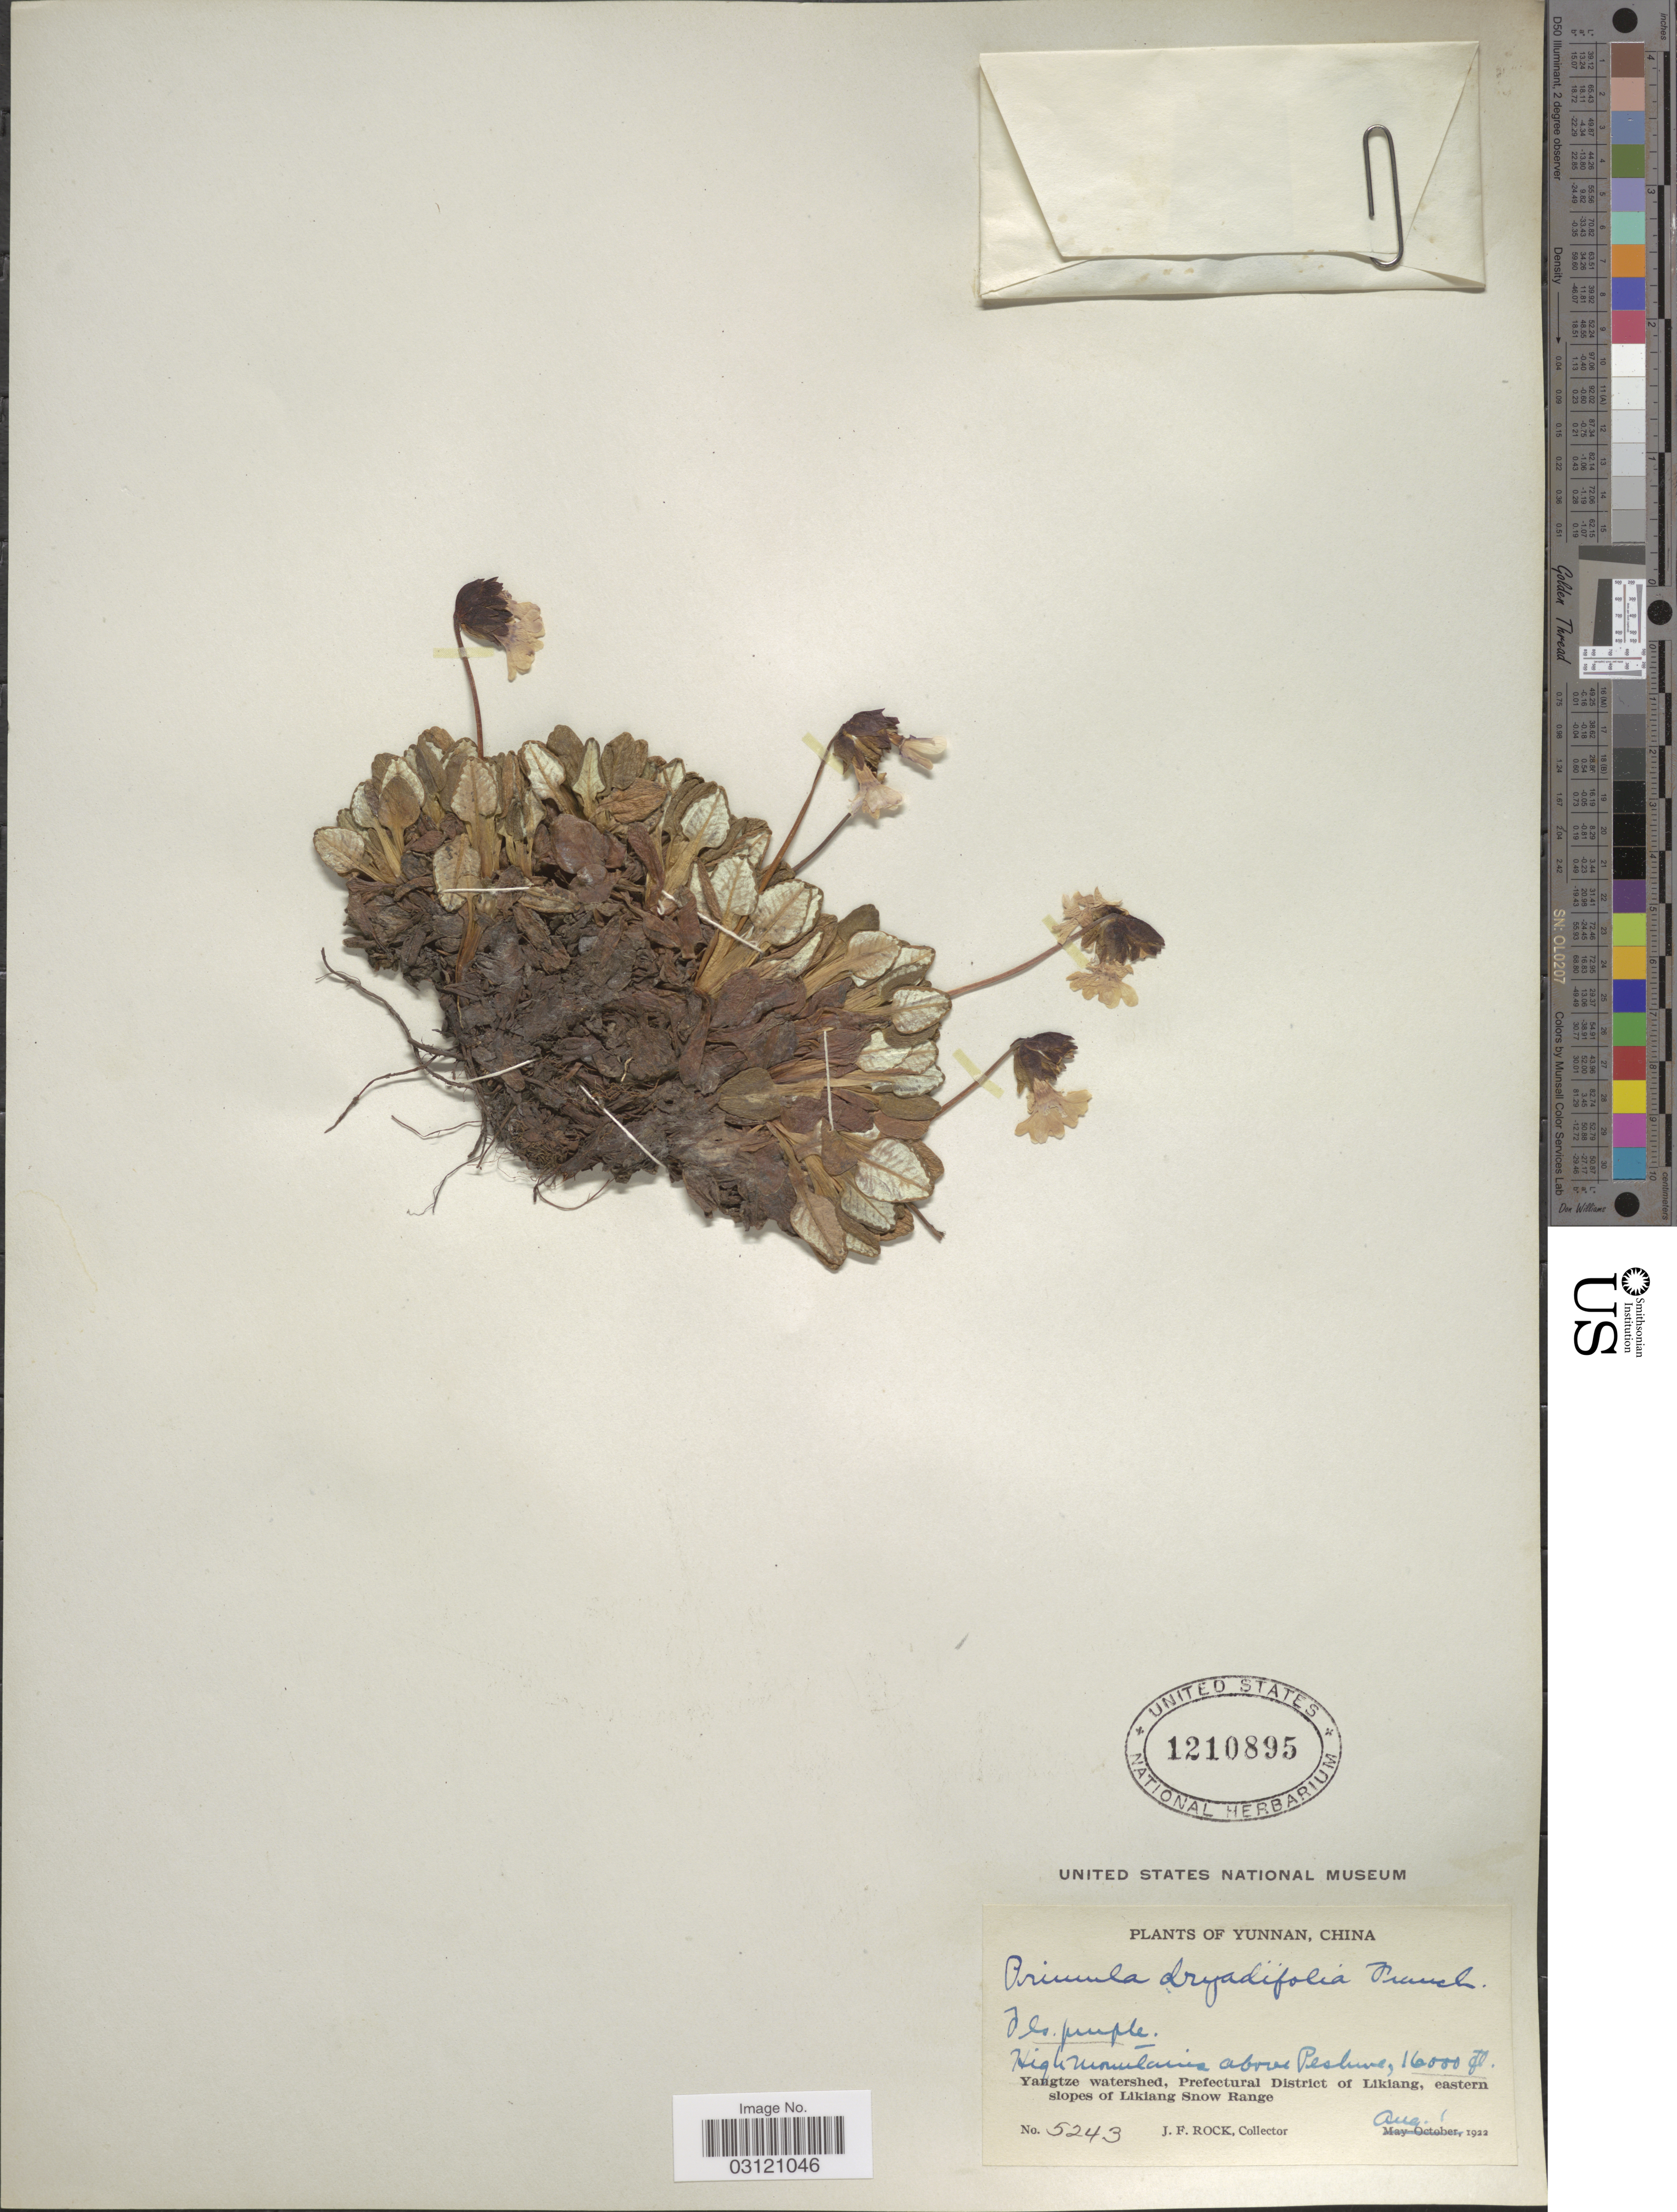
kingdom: Plantae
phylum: Tracheophyta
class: Magnoliopsida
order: Ericales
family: Primulaceae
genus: Primula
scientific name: Primula dryadifolia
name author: Franch.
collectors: J. Rock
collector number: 5243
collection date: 1922-08-01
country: China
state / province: Yunnan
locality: High mountains above Pes [illegible text]. Yangtze watershed, Prefectural District of Likiang, eastern slopes of Likiang Snow Range.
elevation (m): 4877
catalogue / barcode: US 1210895